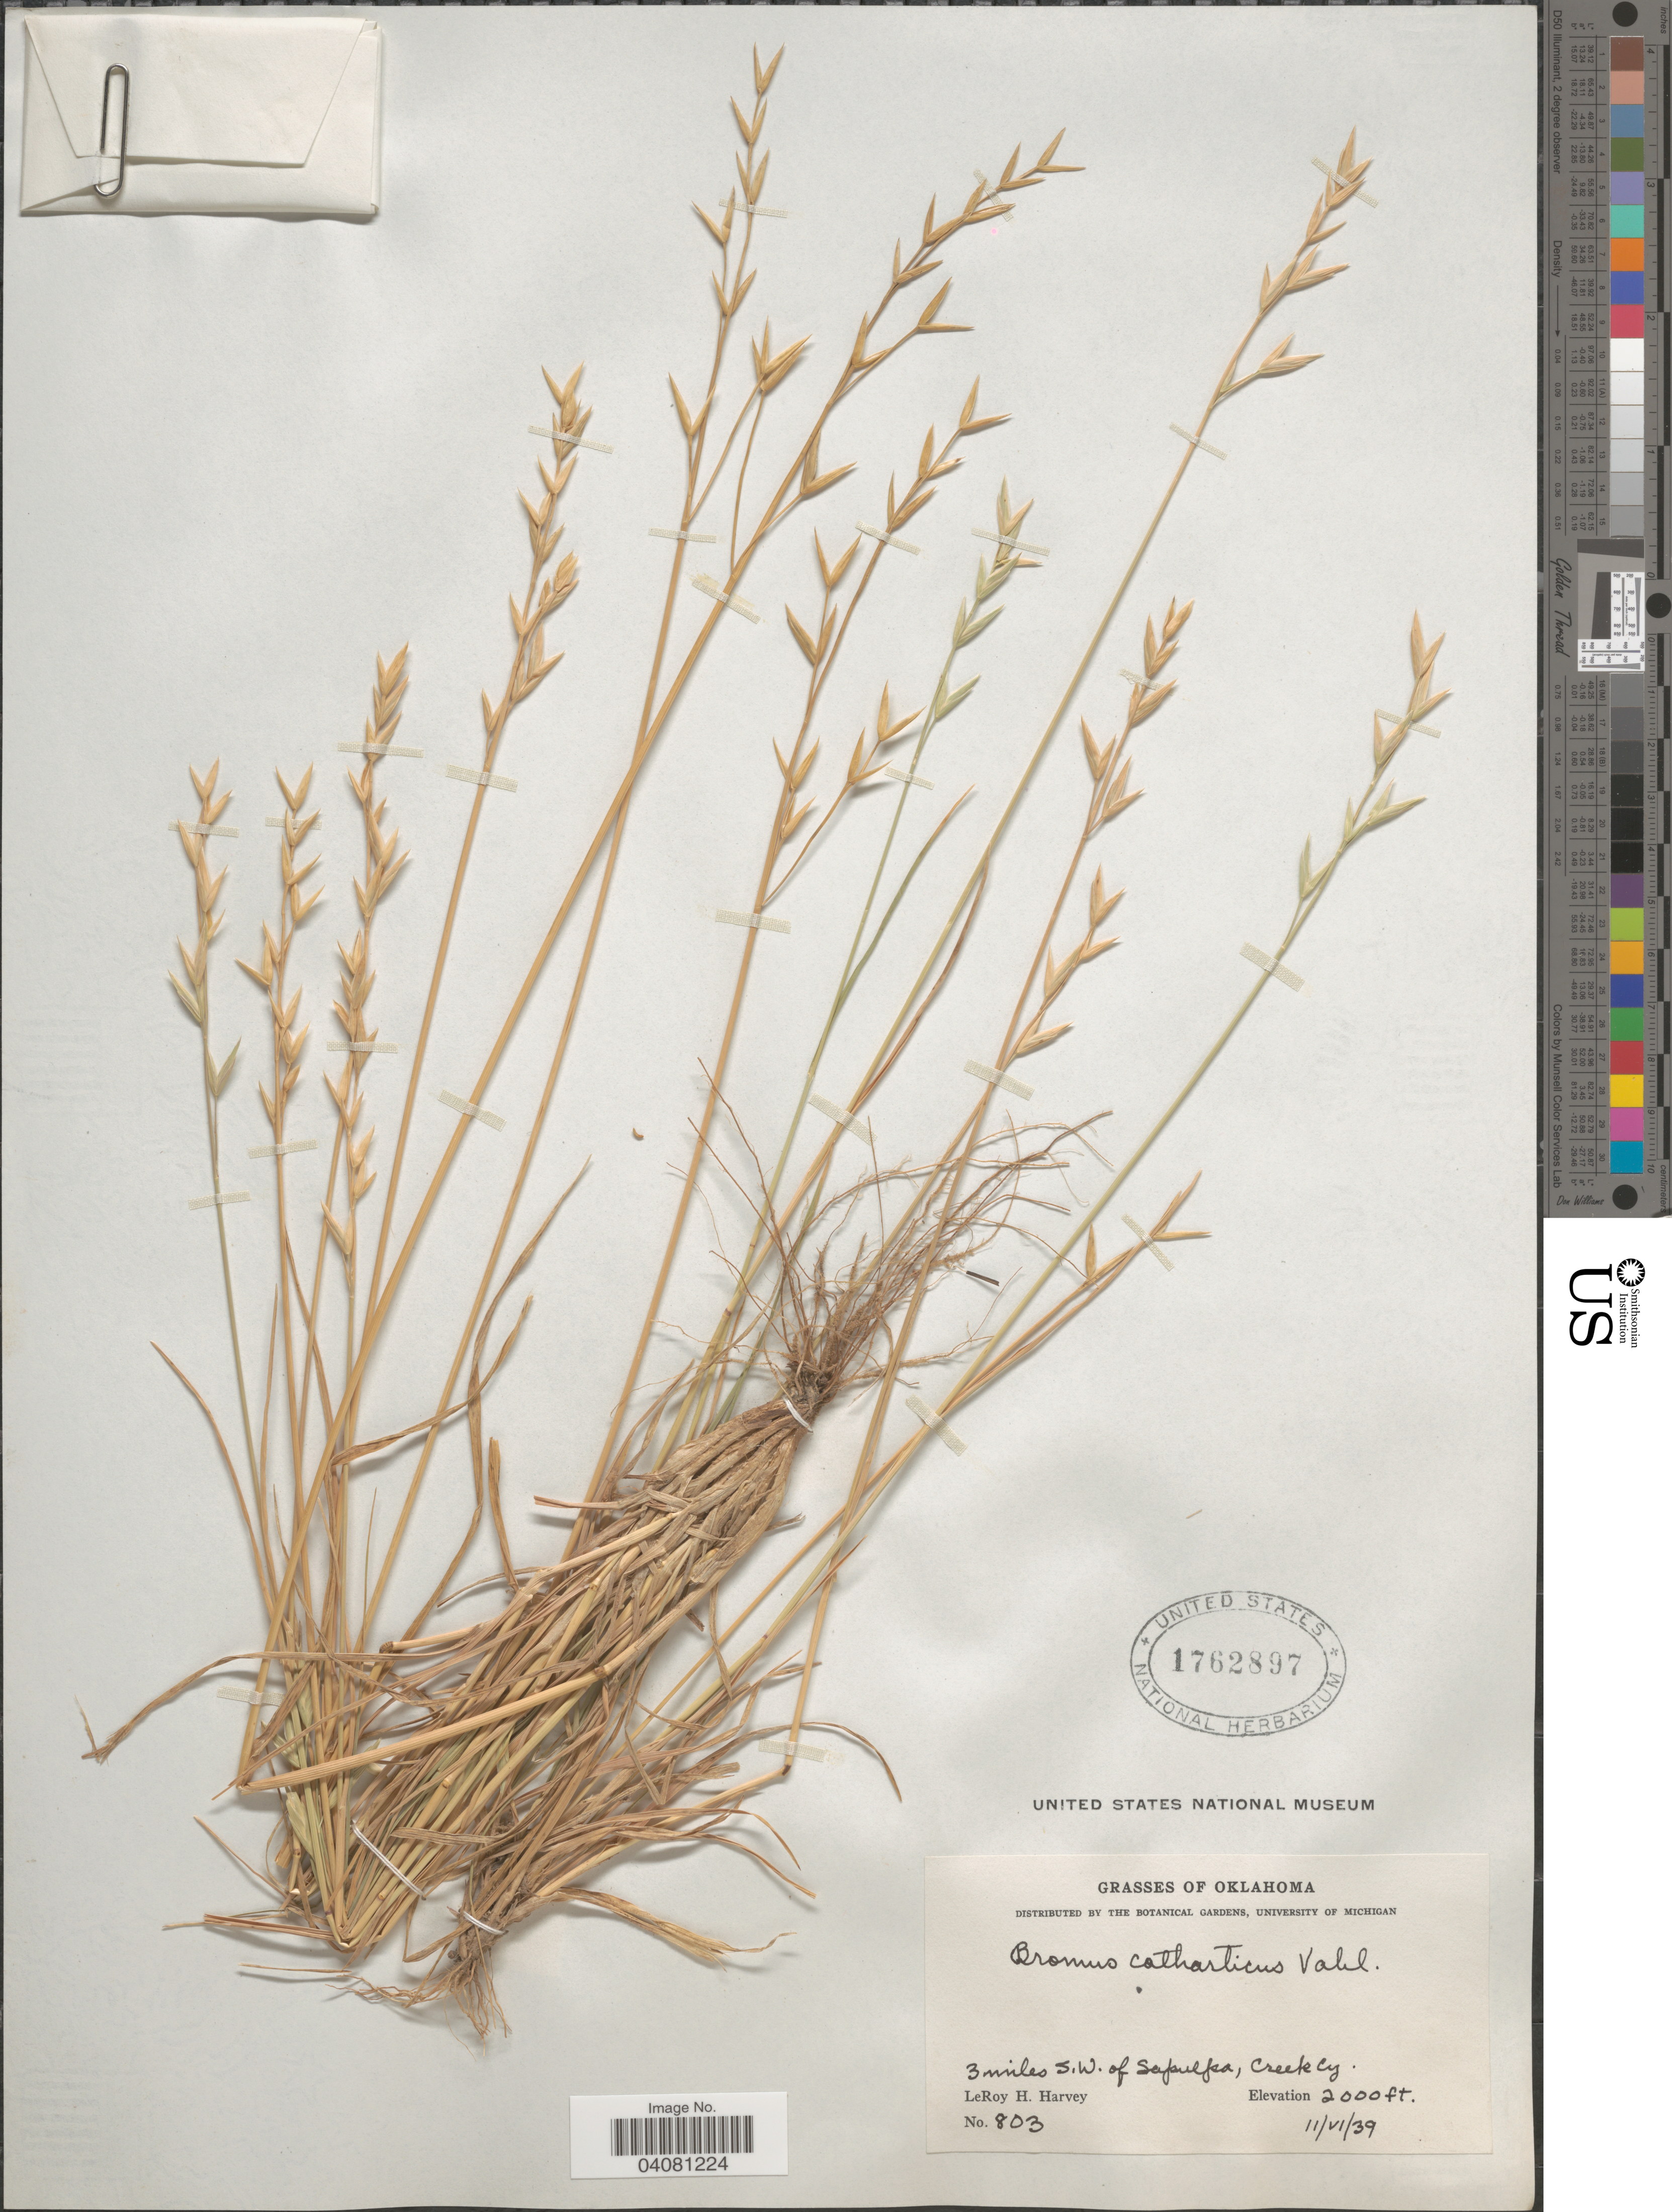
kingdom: Plantae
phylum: Tracheophyta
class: Liliopsida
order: Poales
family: Poaceae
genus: Bromus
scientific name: Bromus catharticus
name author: Vahl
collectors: L. H. Harvey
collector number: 803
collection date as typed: Transcribed d/m/y: 11/6/39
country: United States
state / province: Oklahoma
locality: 3 miles S.W. of Sapulpa, Creek Cy.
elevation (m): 610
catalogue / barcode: US 1762897